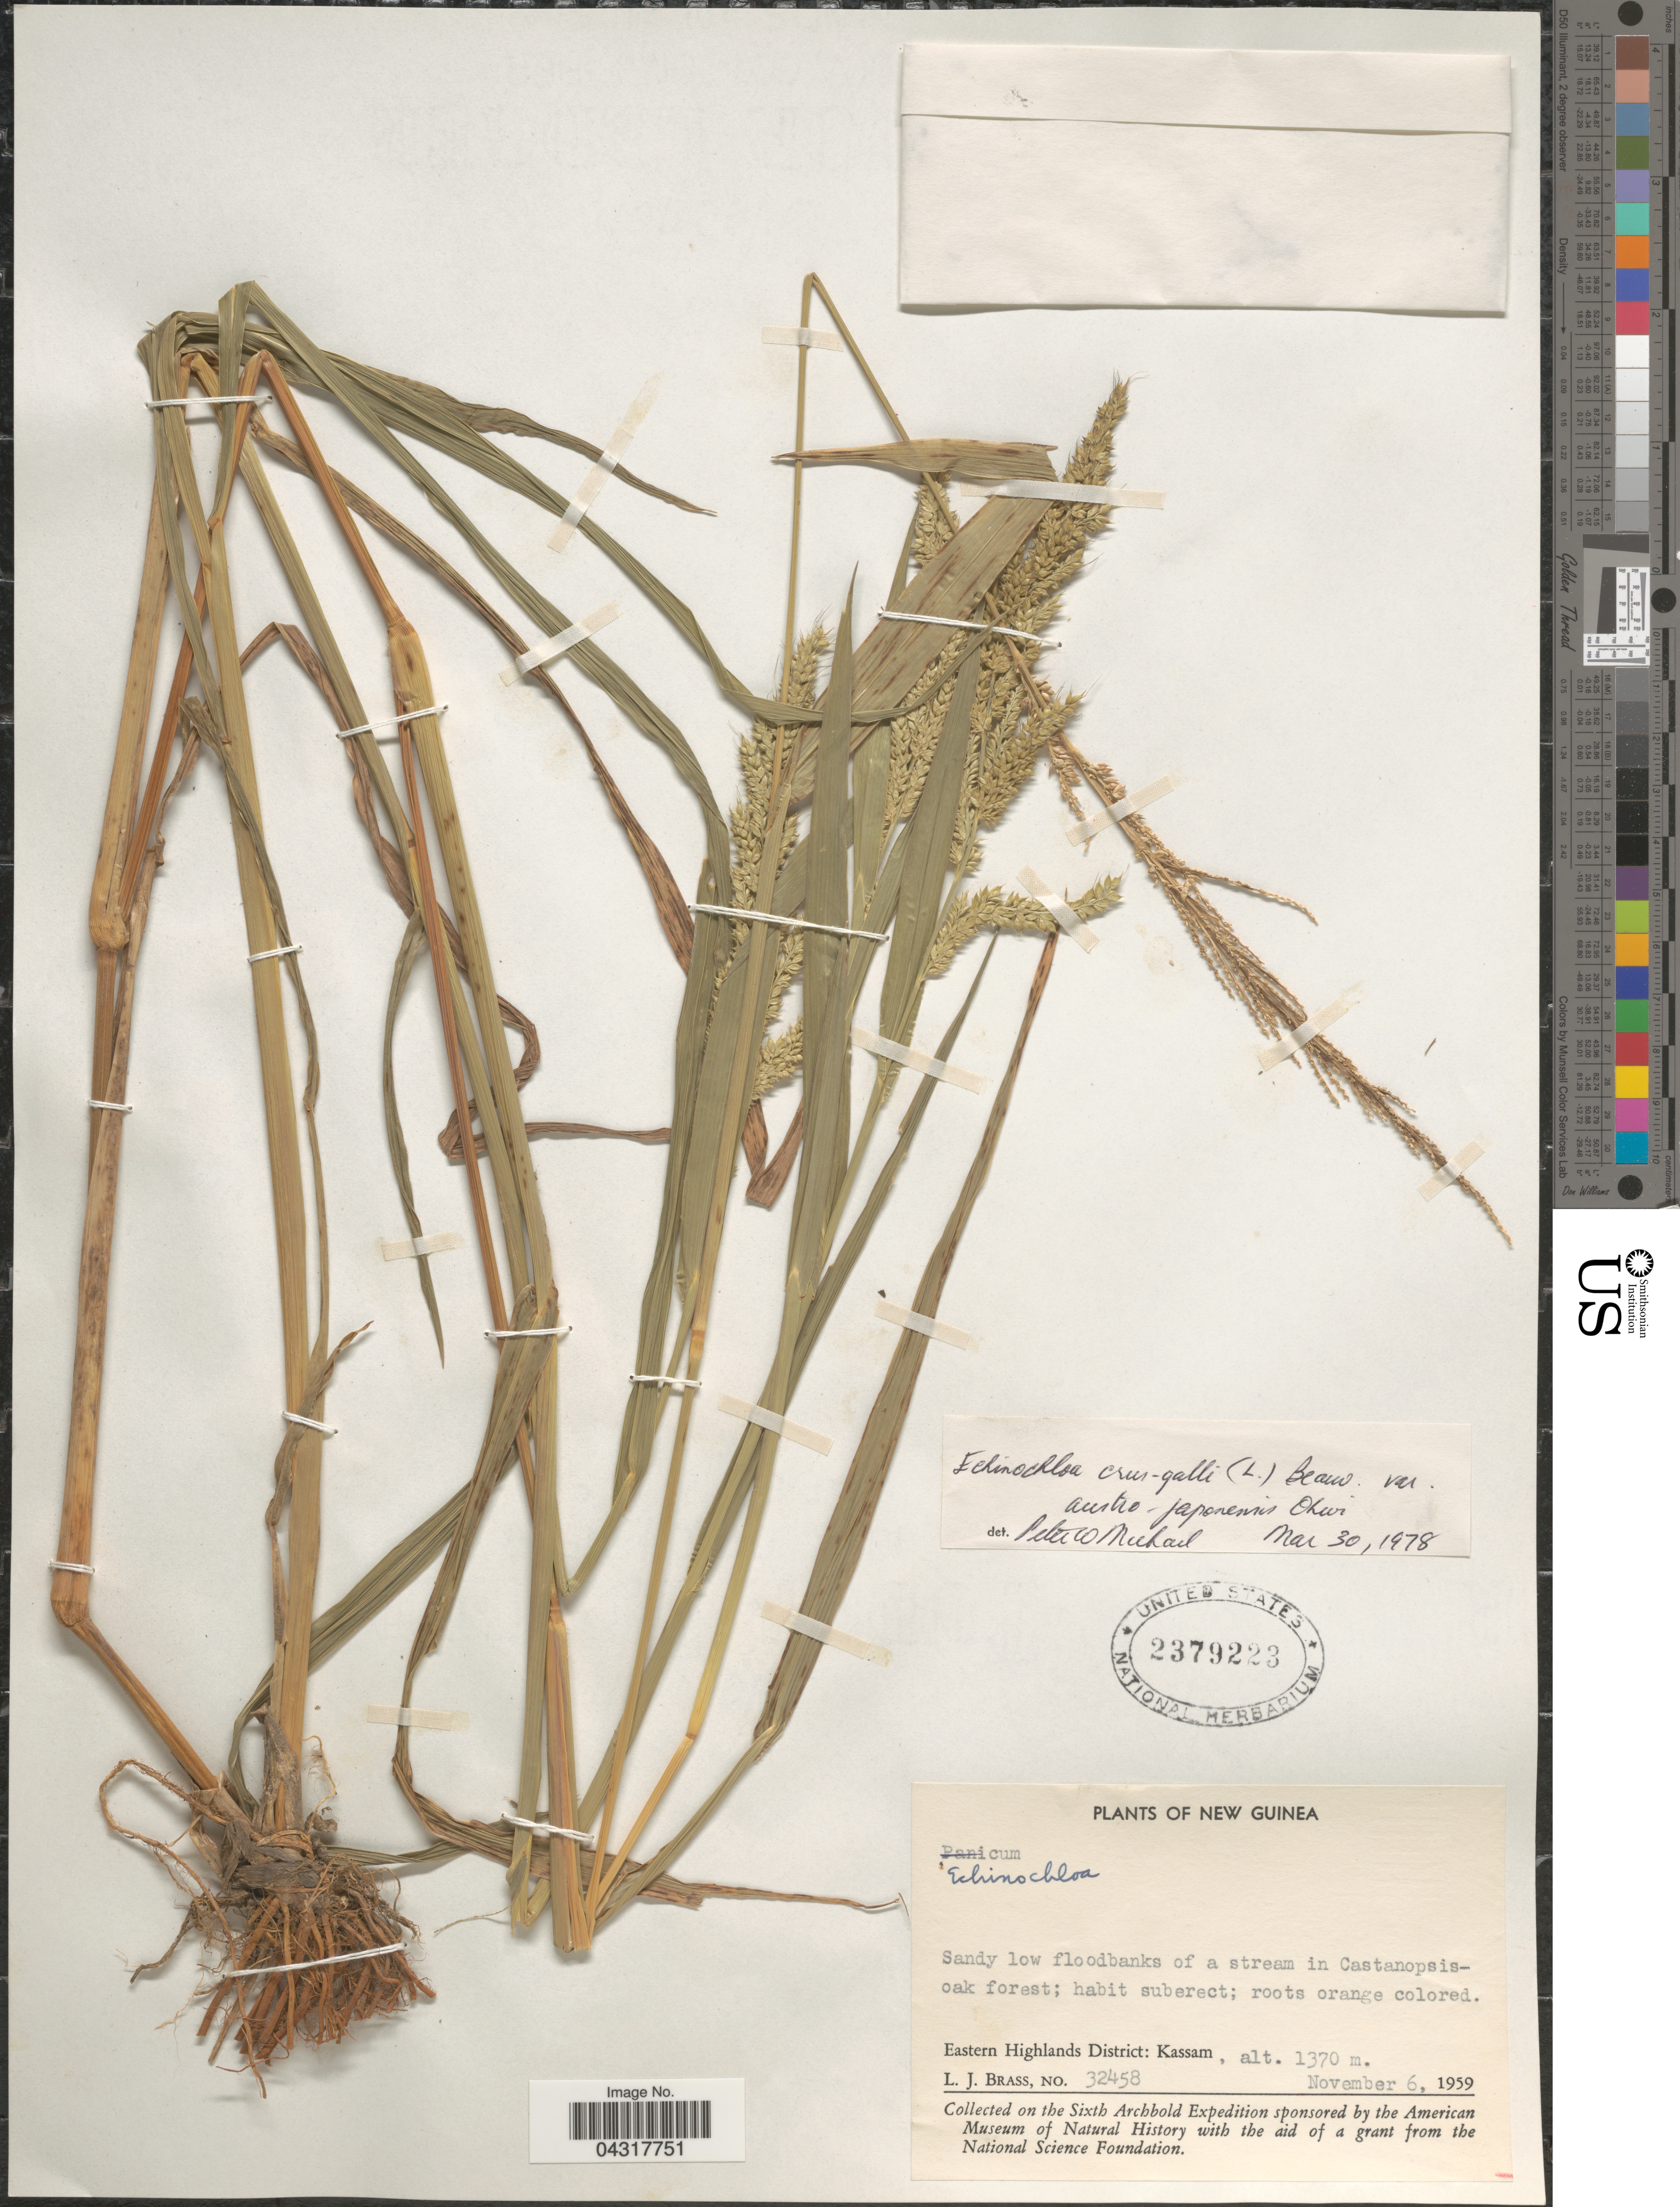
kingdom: Plantae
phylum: Tracheophyta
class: Liliopsida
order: Poales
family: Poaceae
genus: Echinochloa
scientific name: Echinochloa crus-galli var. austrojaponensis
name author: Ohwi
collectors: L. J. Brass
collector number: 32458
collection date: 1959-11-06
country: Papua New Guinea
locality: New Guinea. Eastern Highlands District: Kassam. Sixth Archbold Expedition.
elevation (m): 1370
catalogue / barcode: US 2379223